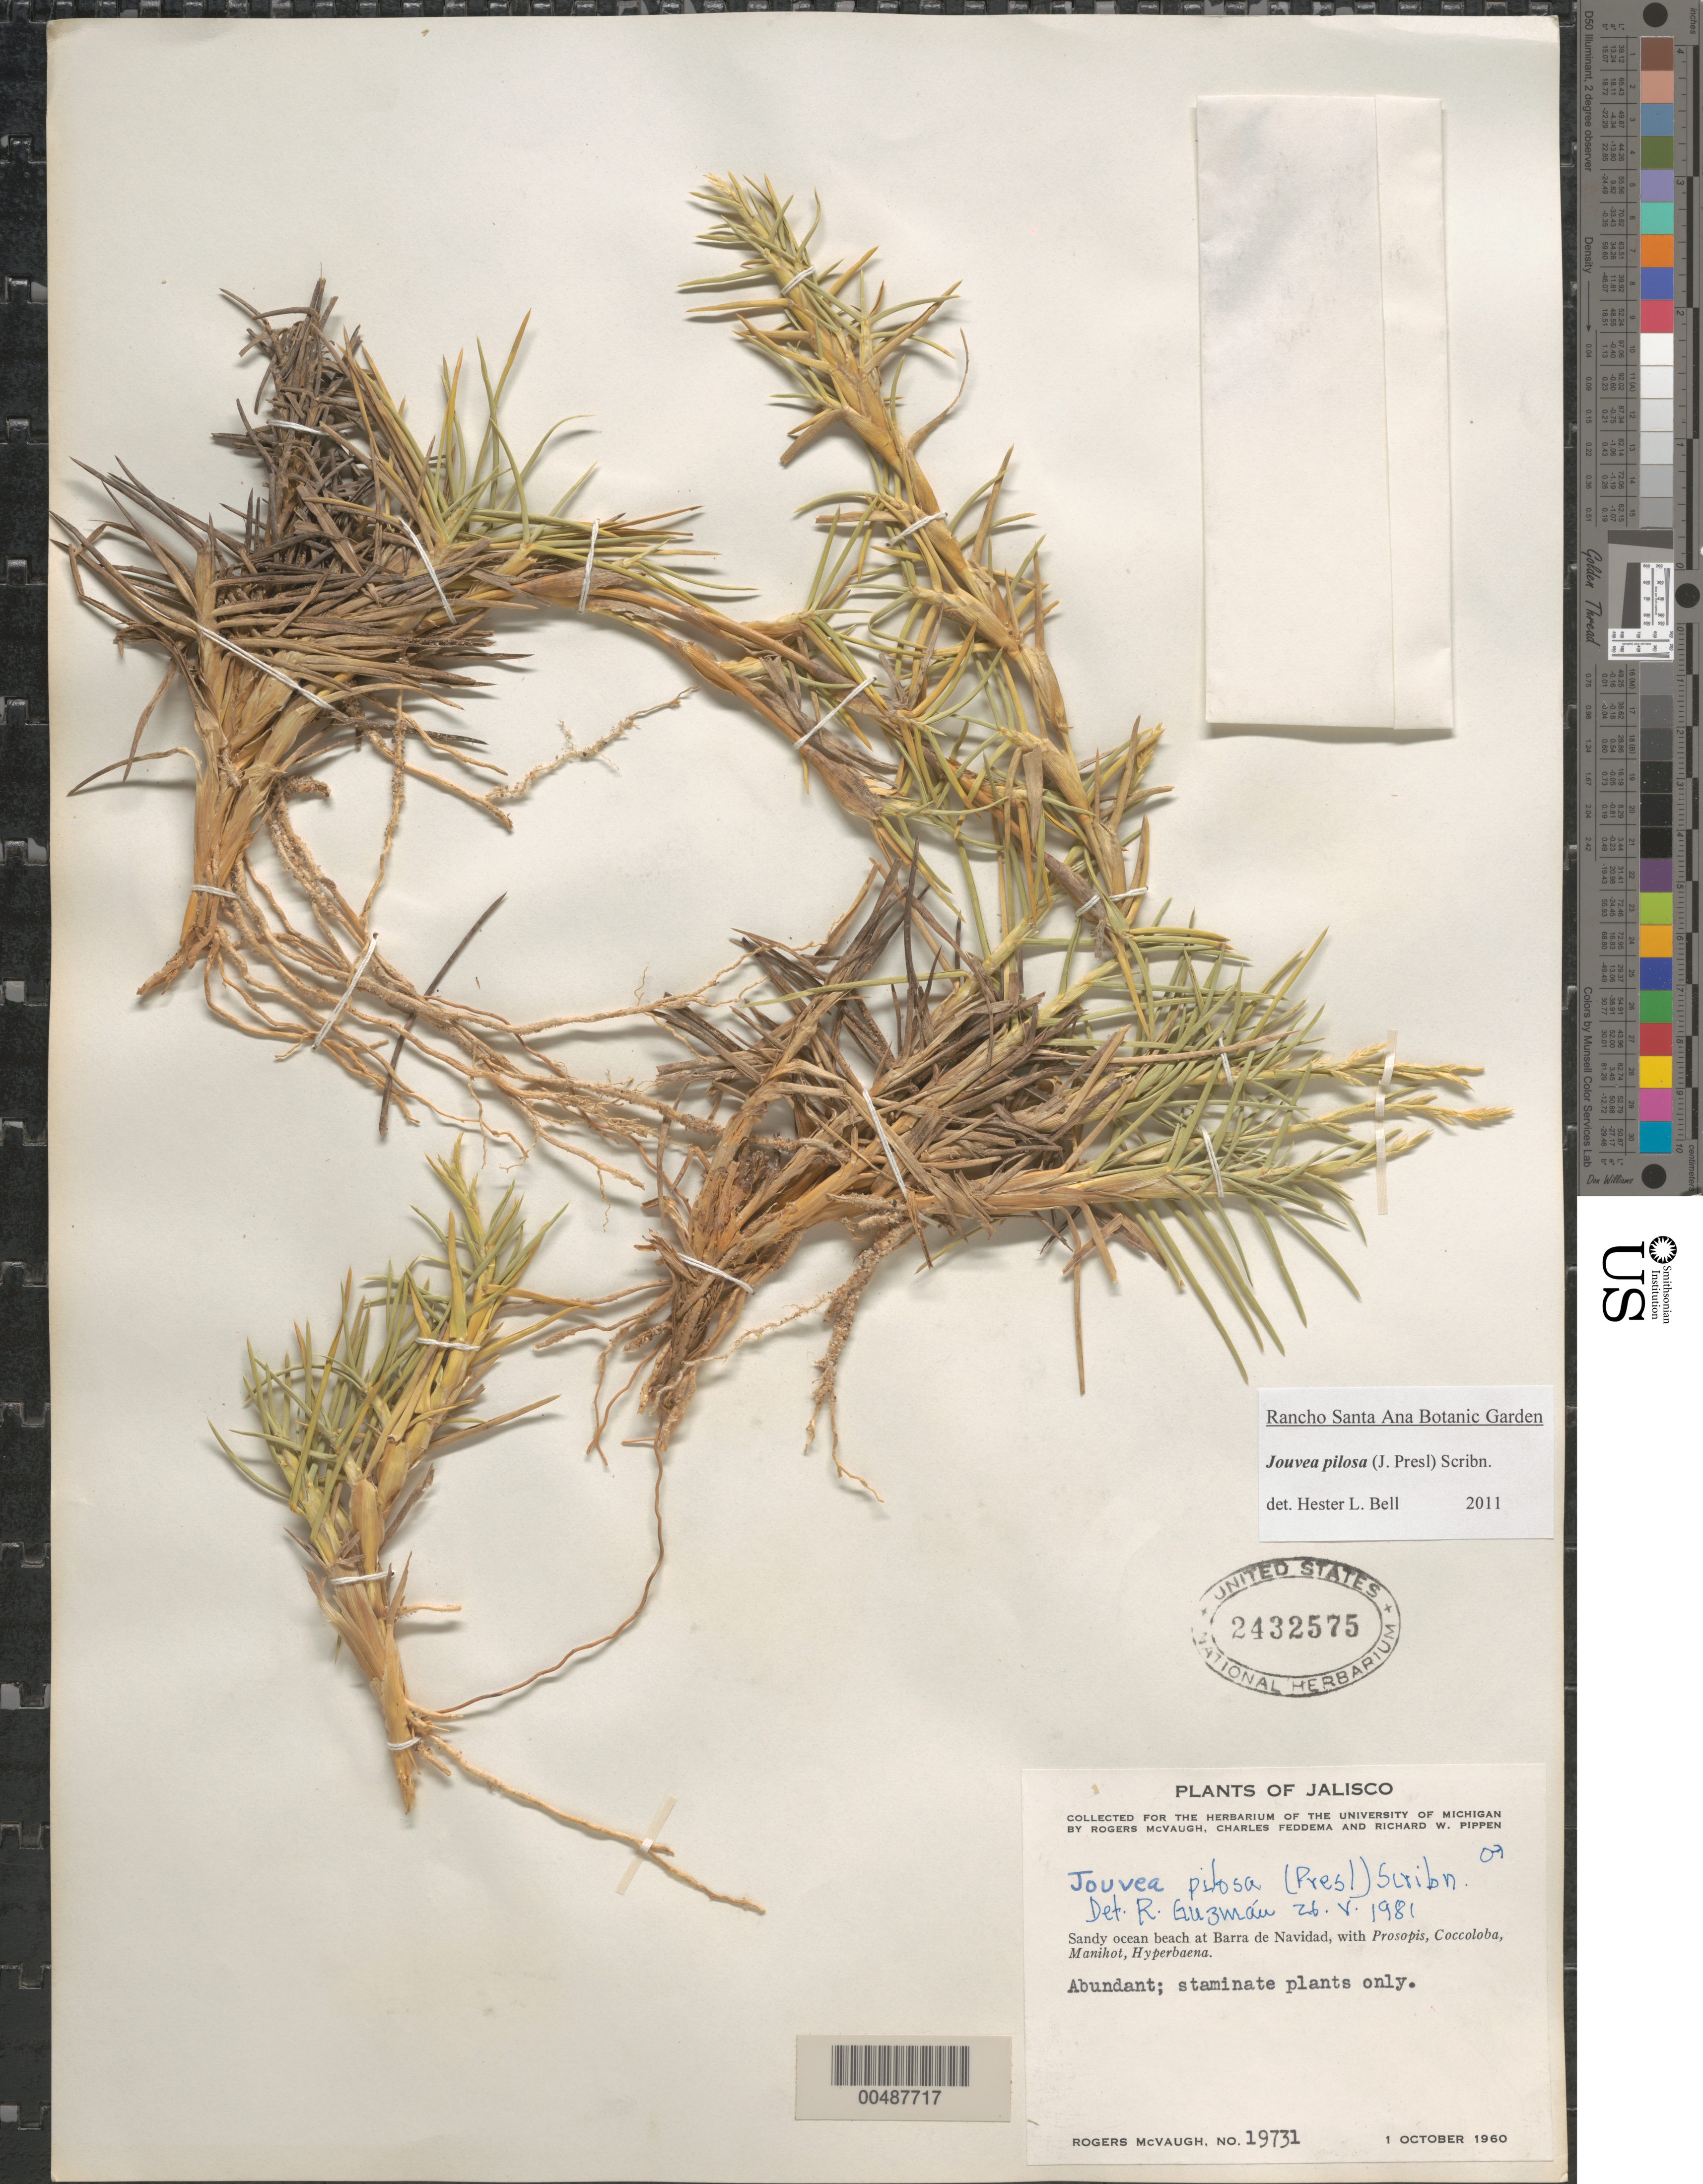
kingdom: Plantae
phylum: Tracheophyta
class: Liliopsida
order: Poales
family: Poaceae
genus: Jouvea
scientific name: Jouvea pilosa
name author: (J. Presl) Scribn.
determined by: Guzm n, R.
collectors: R. McVaugh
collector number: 19731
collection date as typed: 1 Oct 1960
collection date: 1960-10-01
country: Mexico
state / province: Jalisco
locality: Ocean beach at Barra de Navidad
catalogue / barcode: US 2432575